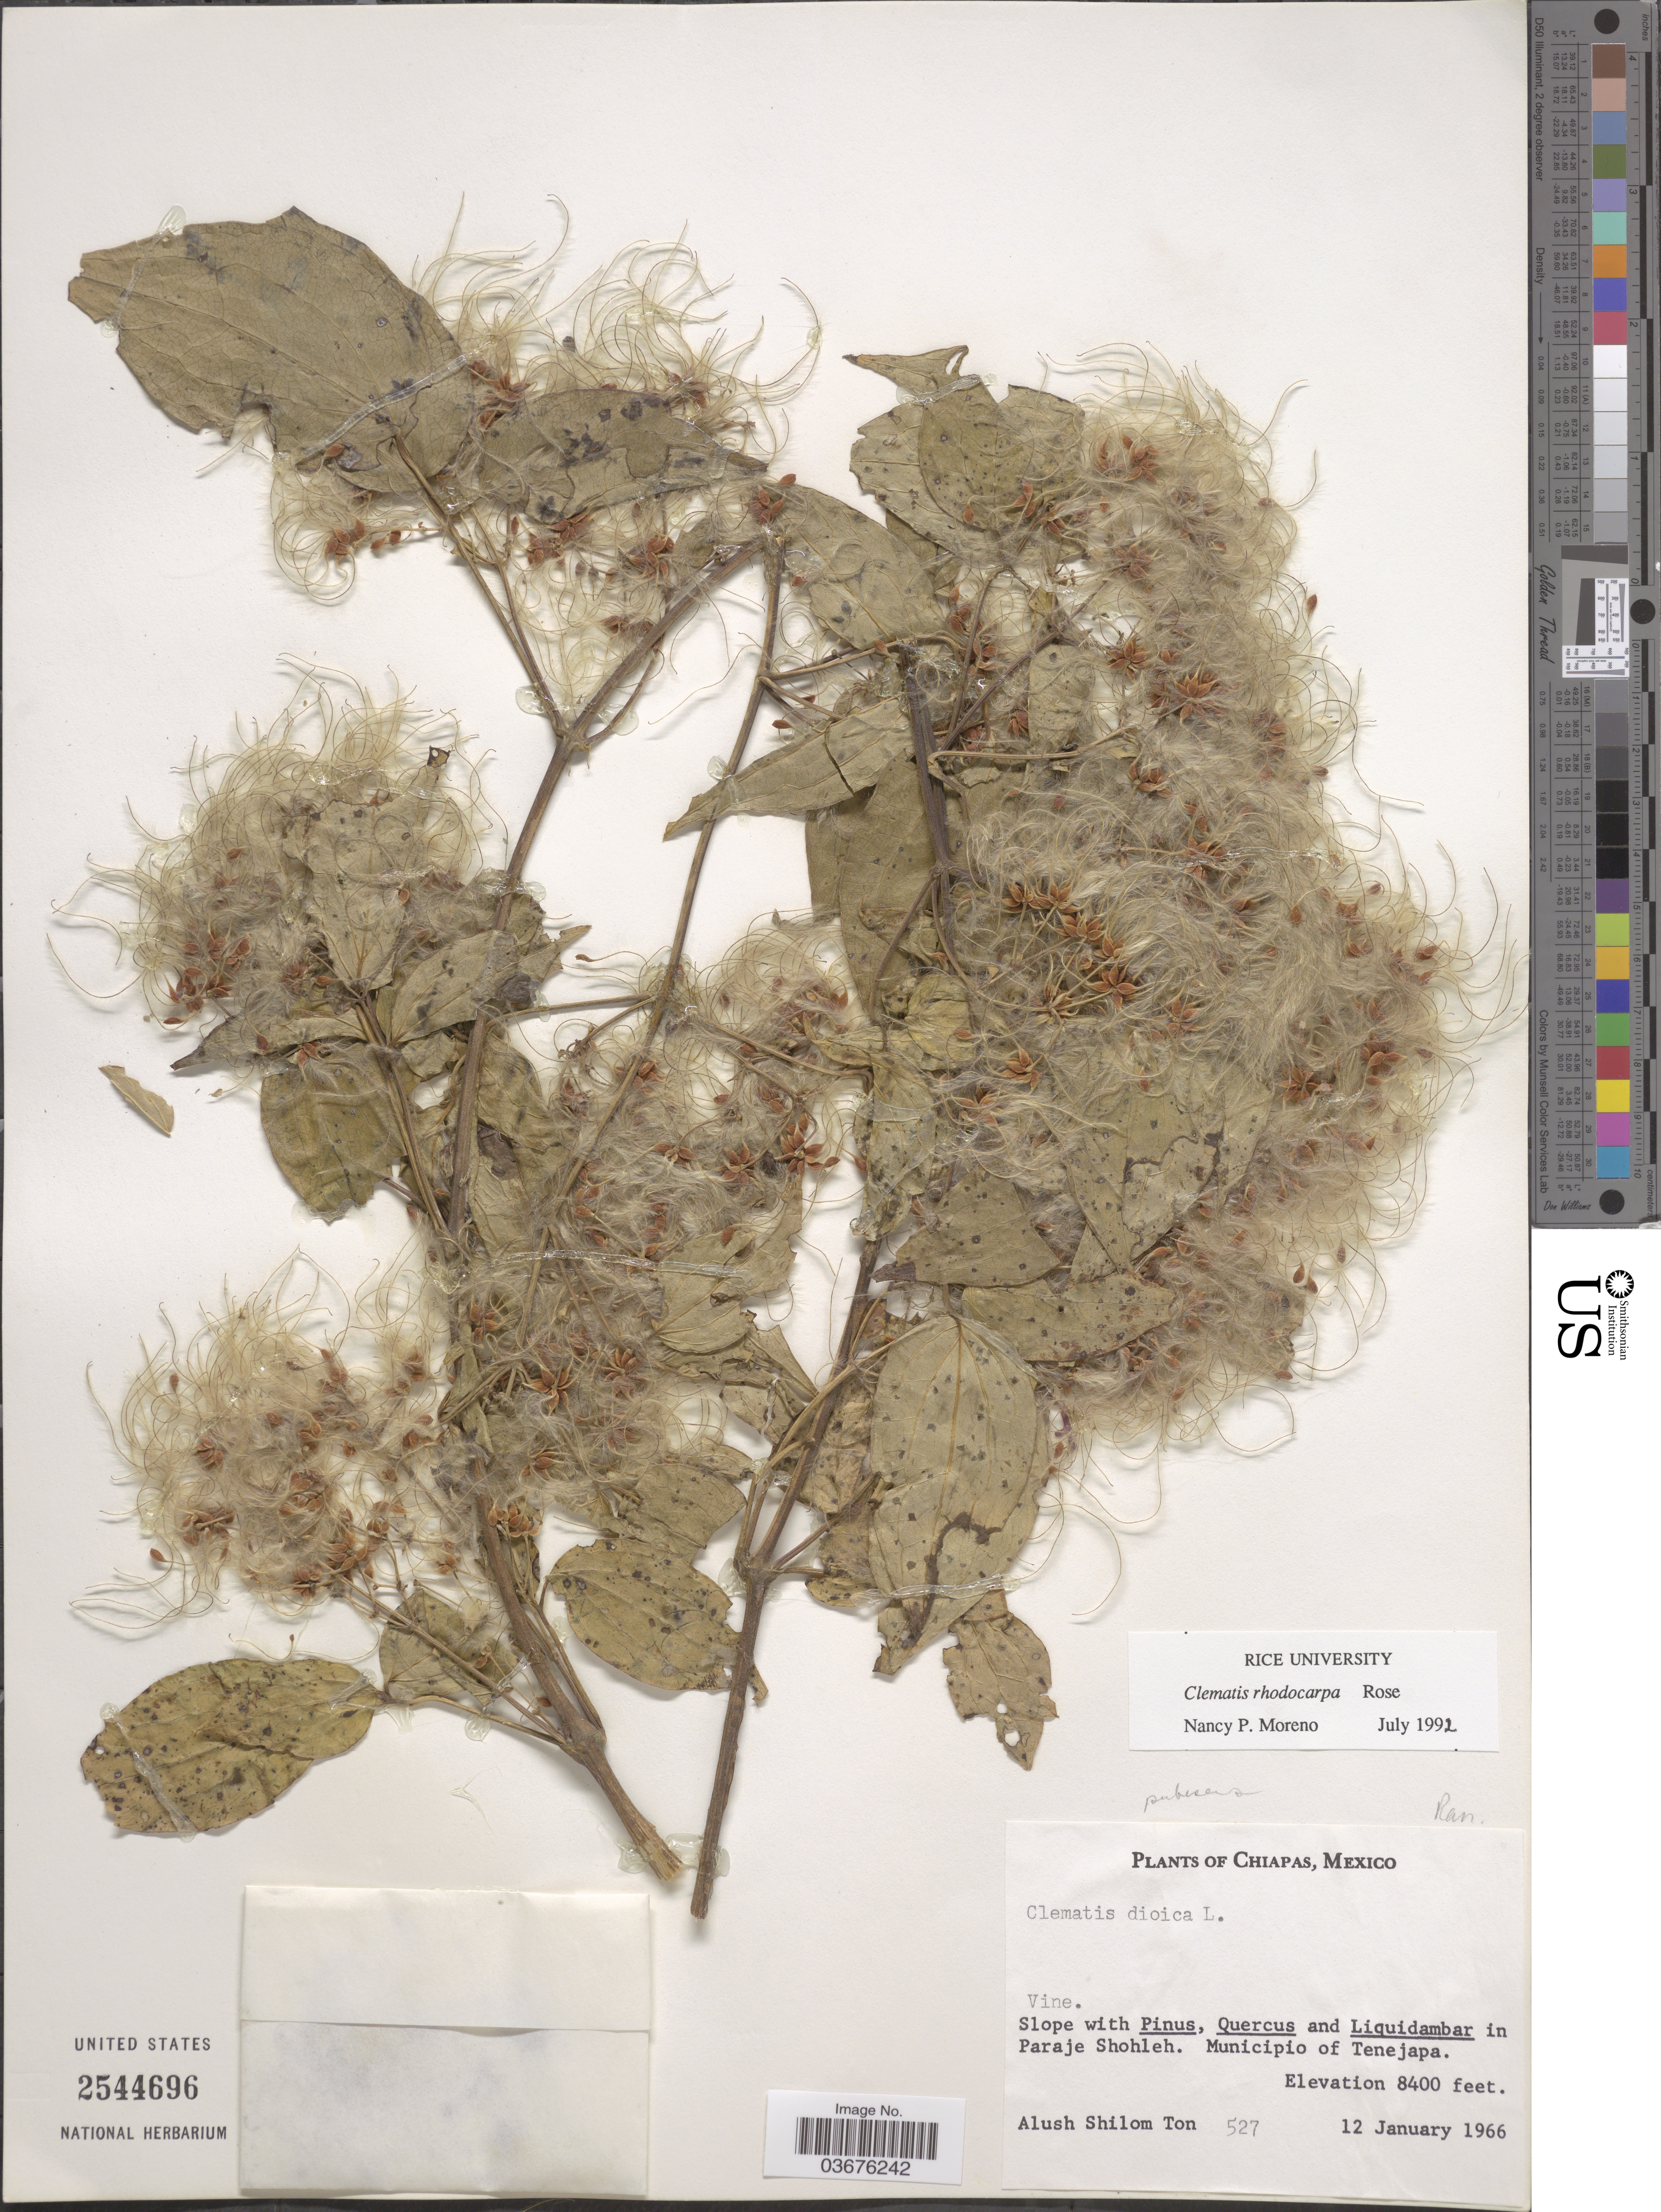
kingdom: Plantae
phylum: Tracheophyta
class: Magnoliopsida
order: Ranunculales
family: Ranunculaceae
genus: Clematis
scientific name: Clematis rhodocarpa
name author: Rose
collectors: A. M. Ton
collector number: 527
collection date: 1966-01-12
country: Mexico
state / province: Chiapas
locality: Paraje Shohleh. Municipio of Tenejapa.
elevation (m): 2560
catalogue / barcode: US 2544696